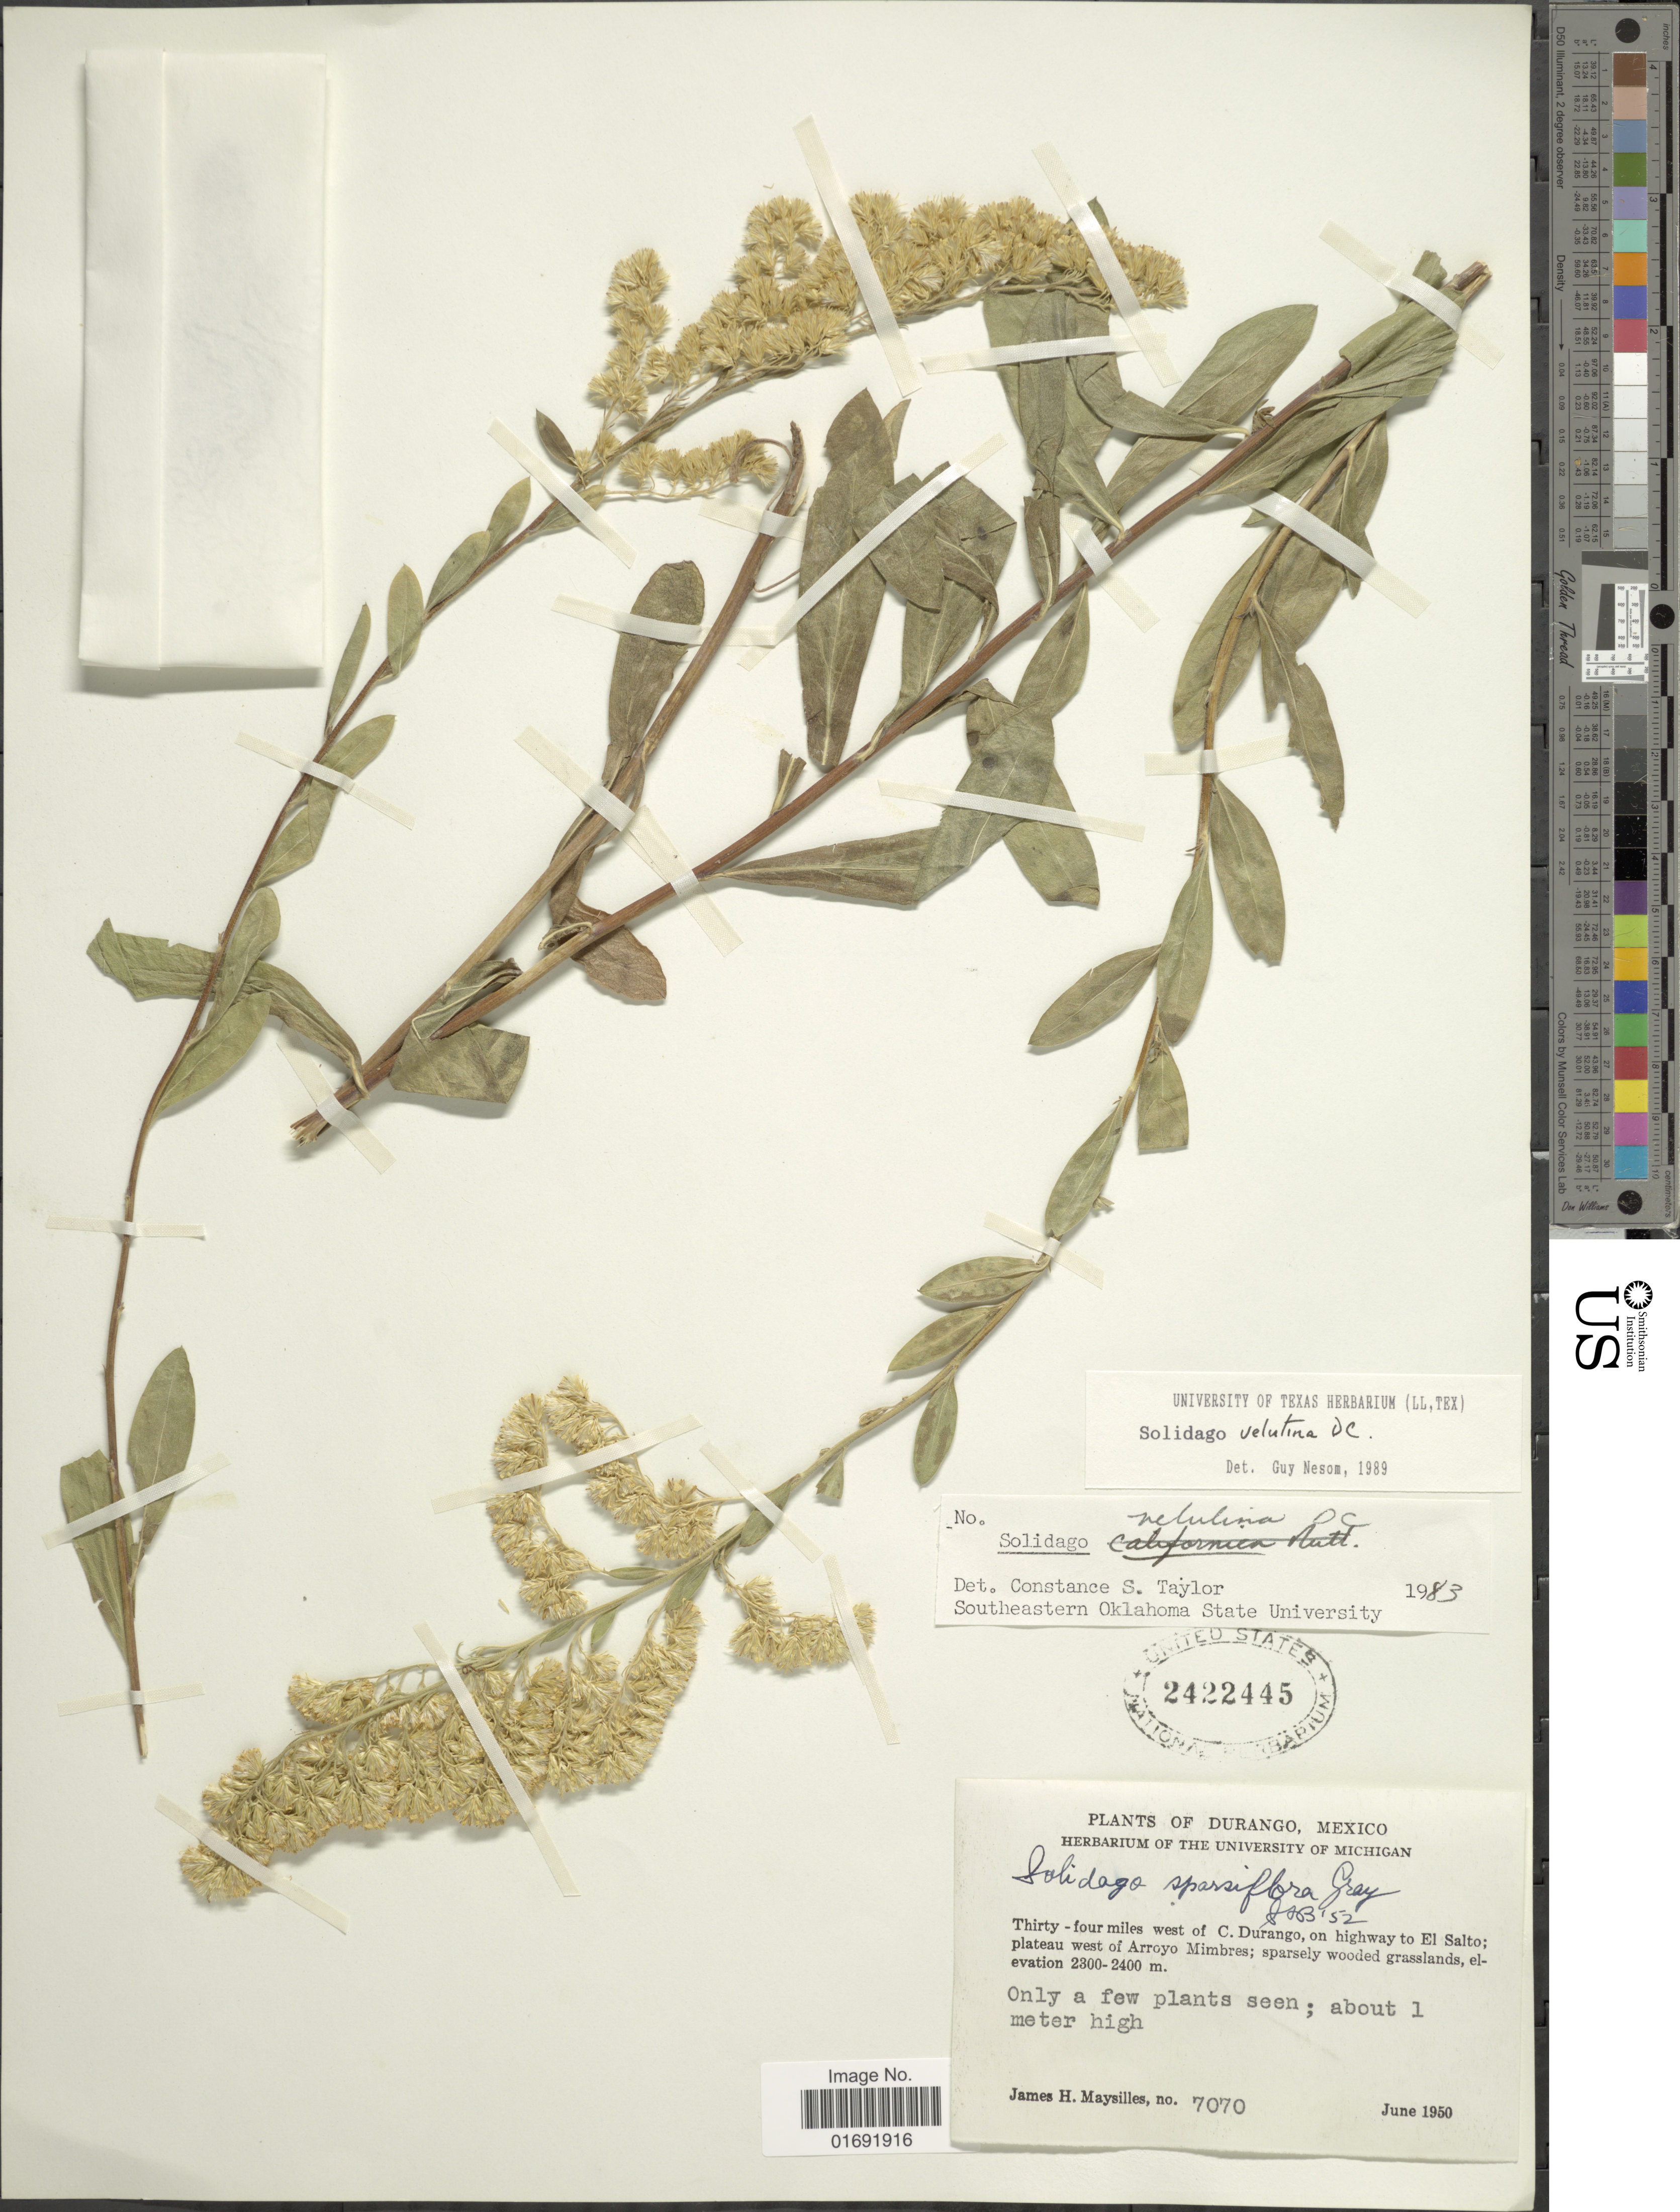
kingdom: Plantae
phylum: Tracheophyta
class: Magnoliopsida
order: Asterales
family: Asteraceae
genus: Solidago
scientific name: Solidago velutina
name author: DC.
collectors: J. Maysilles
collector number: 7070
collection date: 1950-06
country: Mexico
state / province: Durango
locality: Thirty-four miles west of C. Durango, on highway to El Salto, plateau west of Arroyo Mimbres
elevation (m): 2300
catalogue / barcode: US 2422445